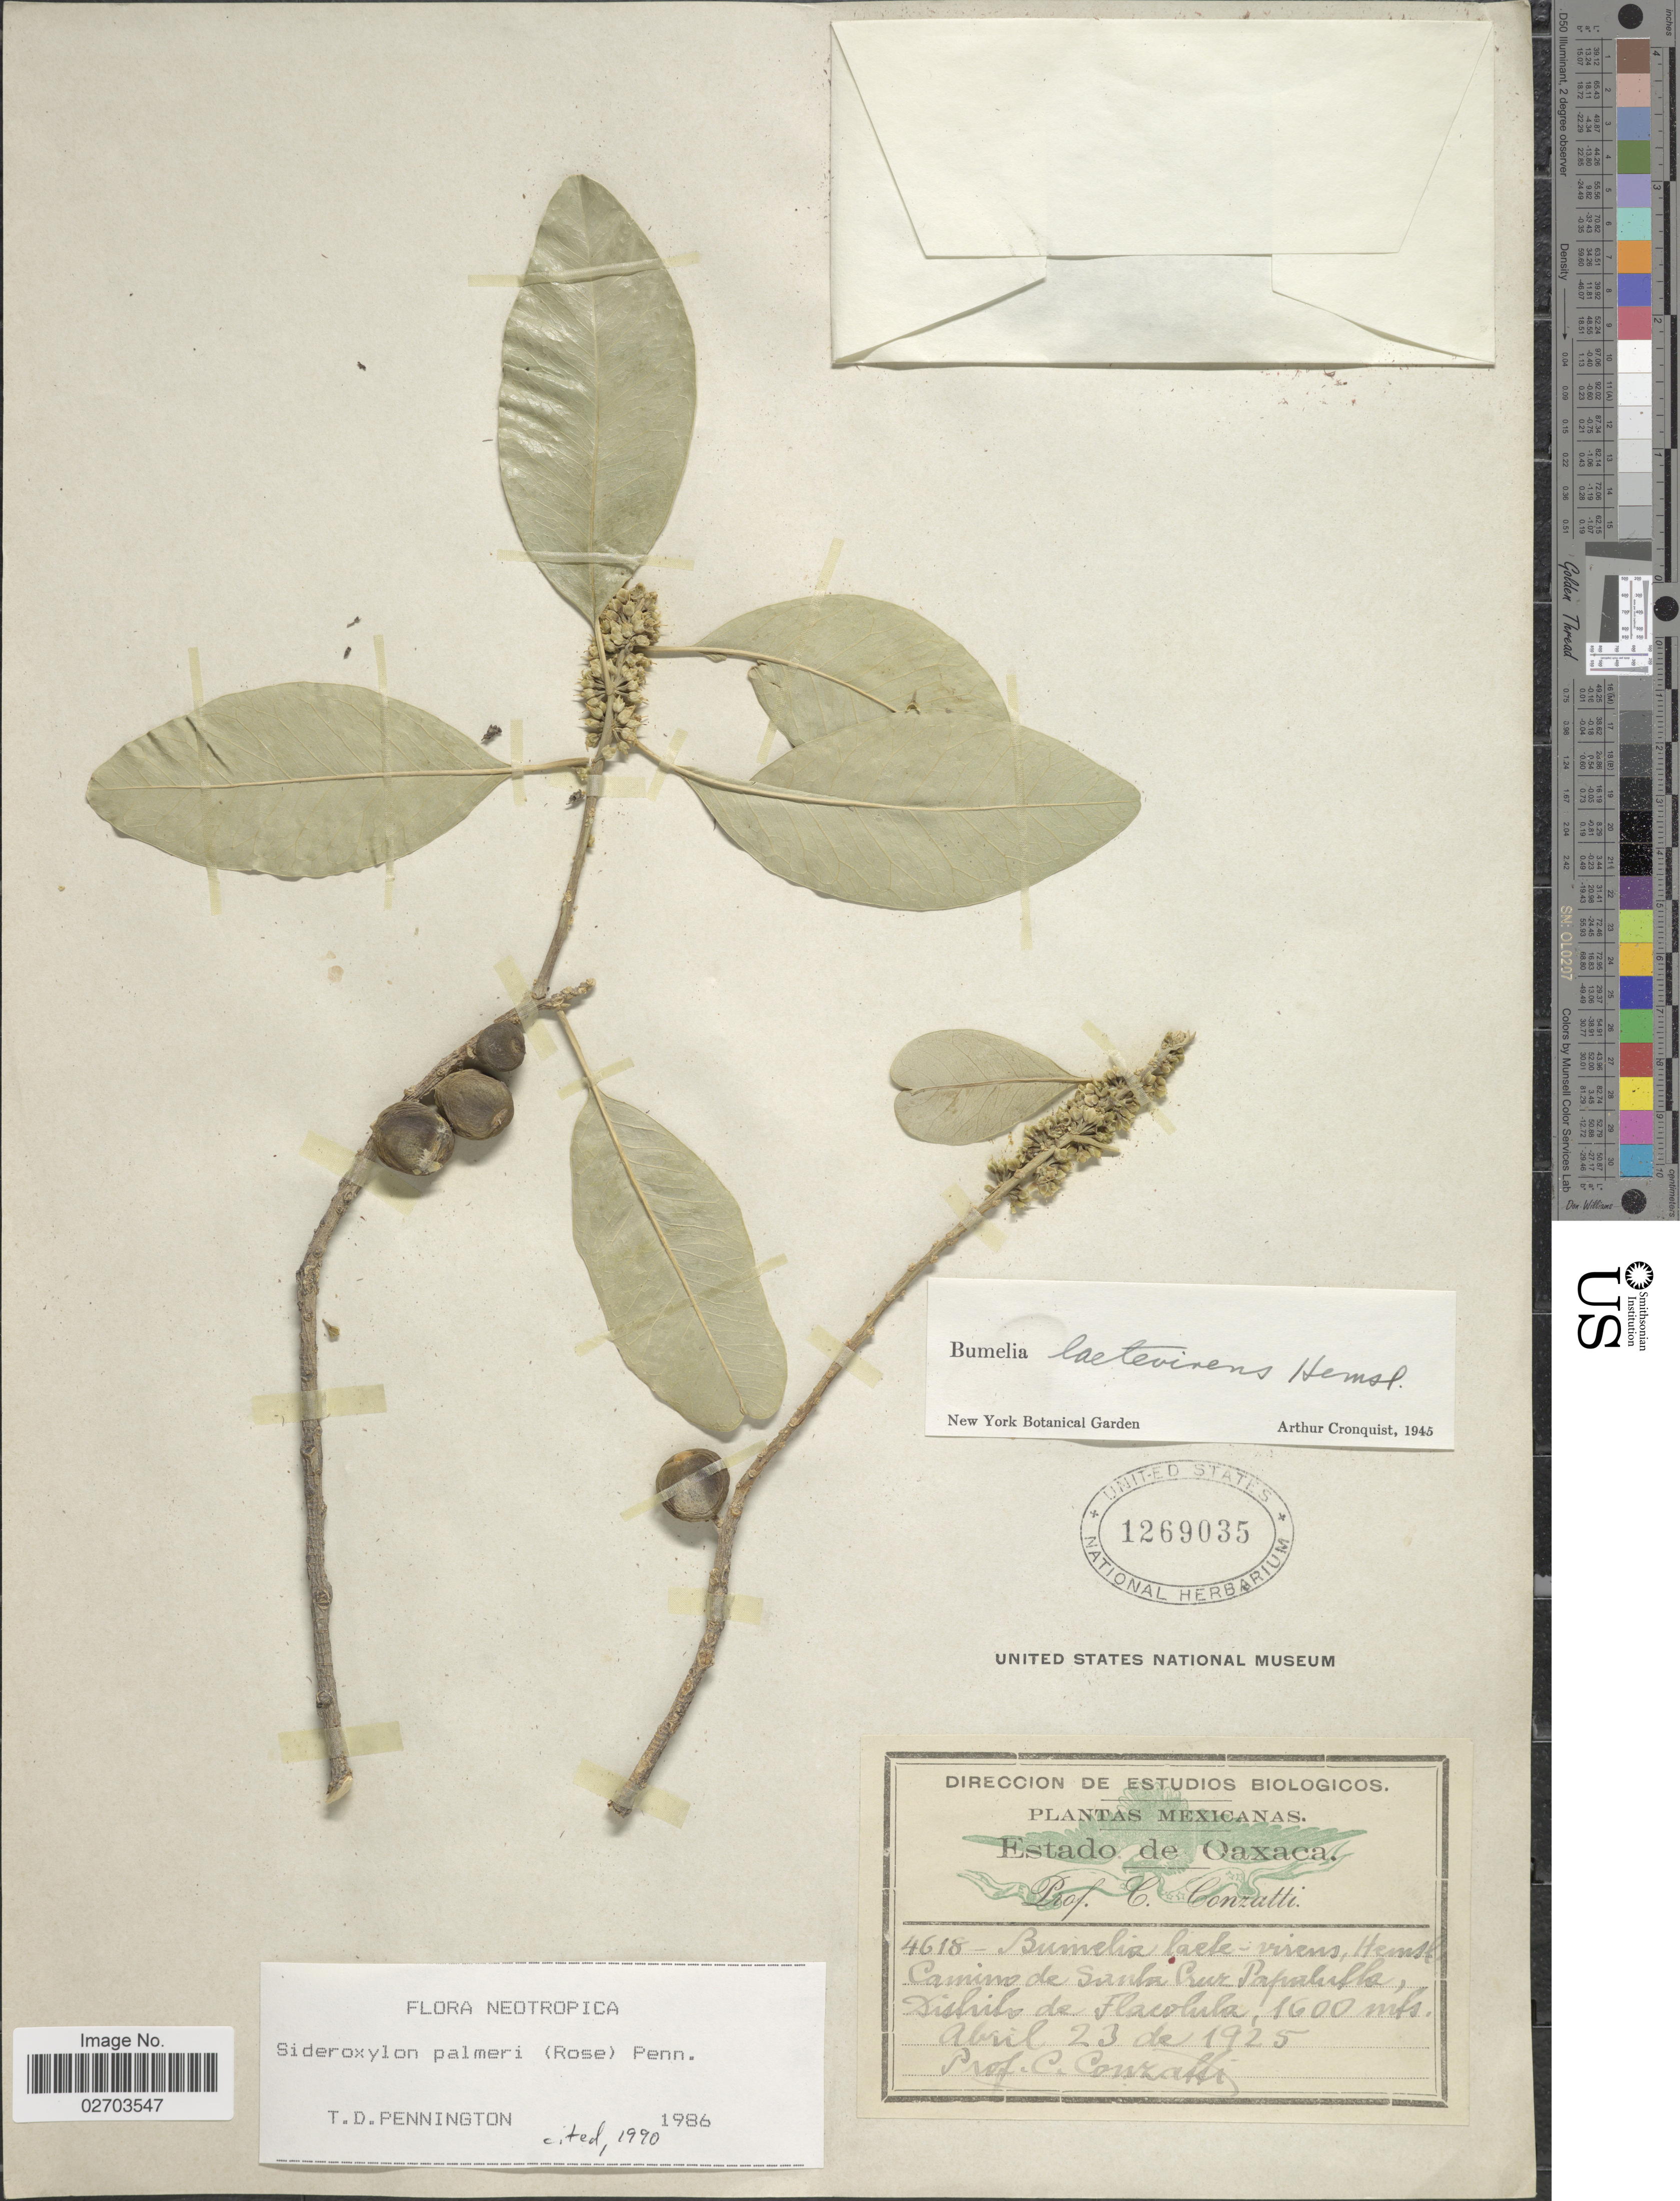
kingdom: Plantae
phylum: Tracheophyta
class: Magnoliopsida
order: Ericales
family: Sapotaceae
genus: Sideroxylon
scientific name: Sideroxylon palmeri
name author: (Rose) T.D. Penn.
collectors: C. Conzatti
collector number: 4618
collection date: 1925-04-23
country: Mexico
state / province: Oaxaca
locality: Camino de Santa Cruz Papalutla, Distrito de Tlacolula.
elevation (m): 1600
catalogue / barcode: US 1269035